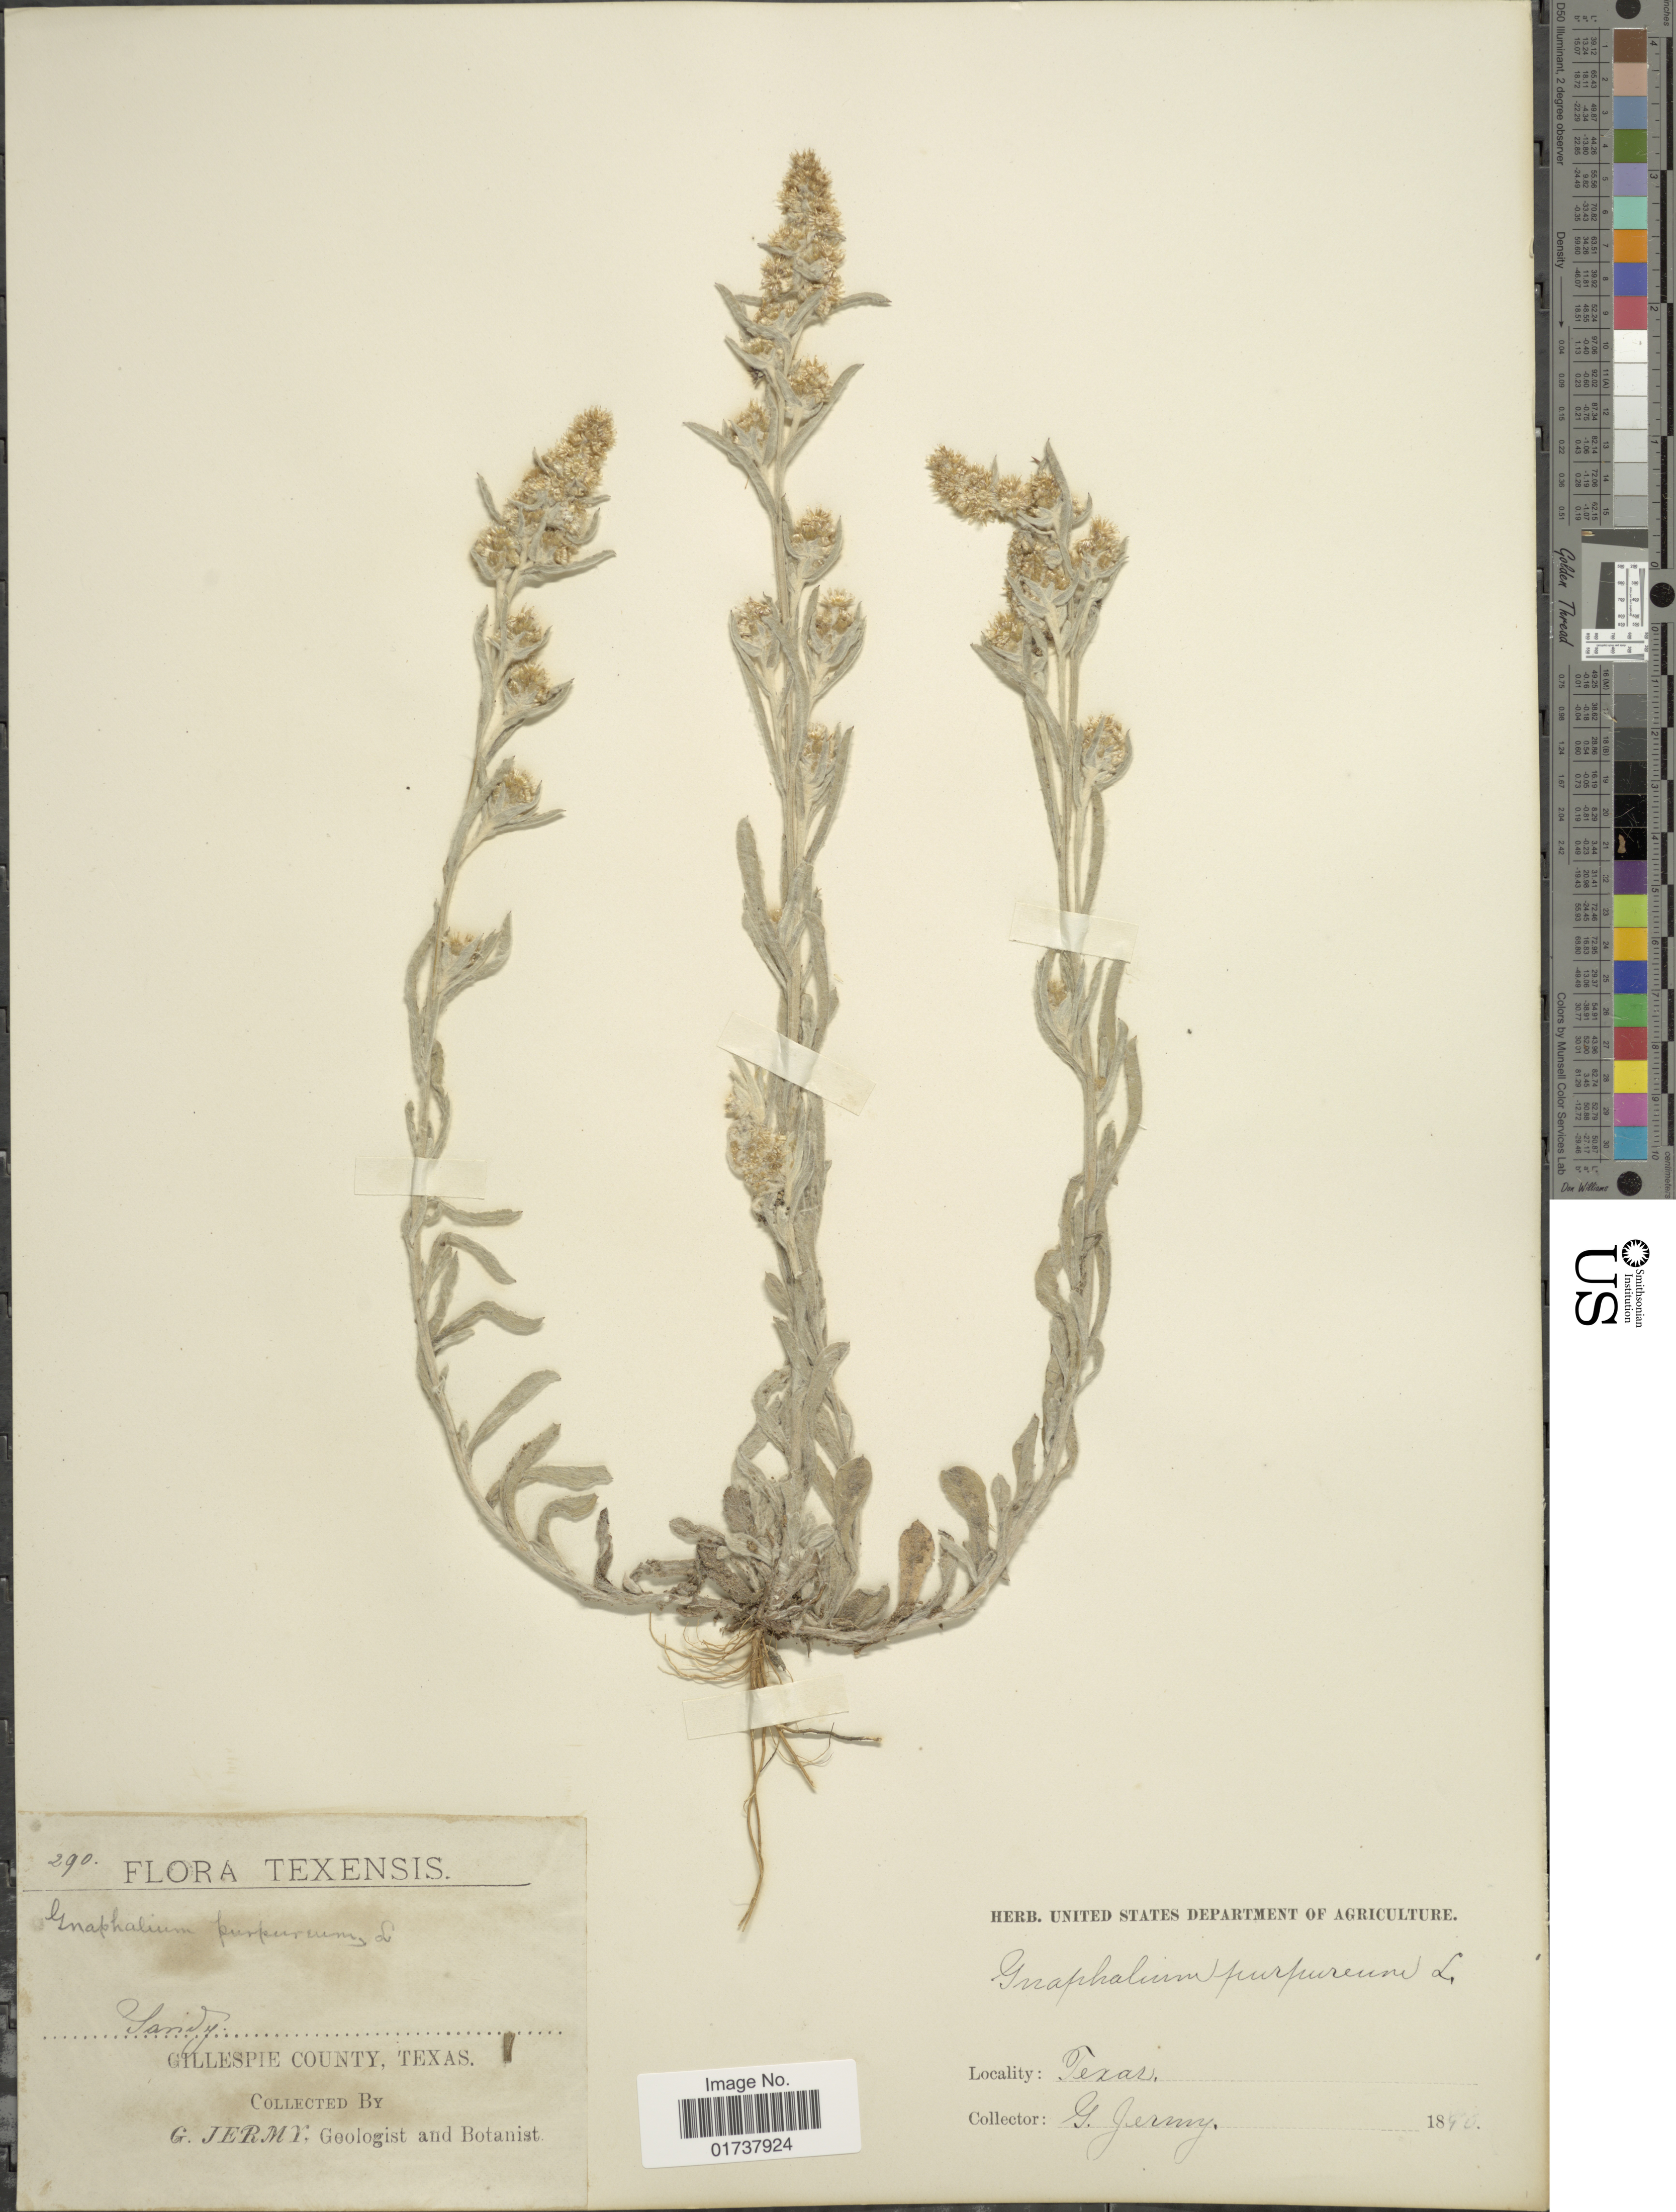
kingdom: Plantae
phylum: Tracheophyta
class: Magnoliopsida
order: Asterales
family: Asteraceae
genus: Gamochaeta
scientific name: Gamochaeta falcata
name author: (Lam.) Cabrera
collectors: G. Jermy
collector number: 290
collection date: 1890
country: United States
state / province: Texas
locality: Gillespie County